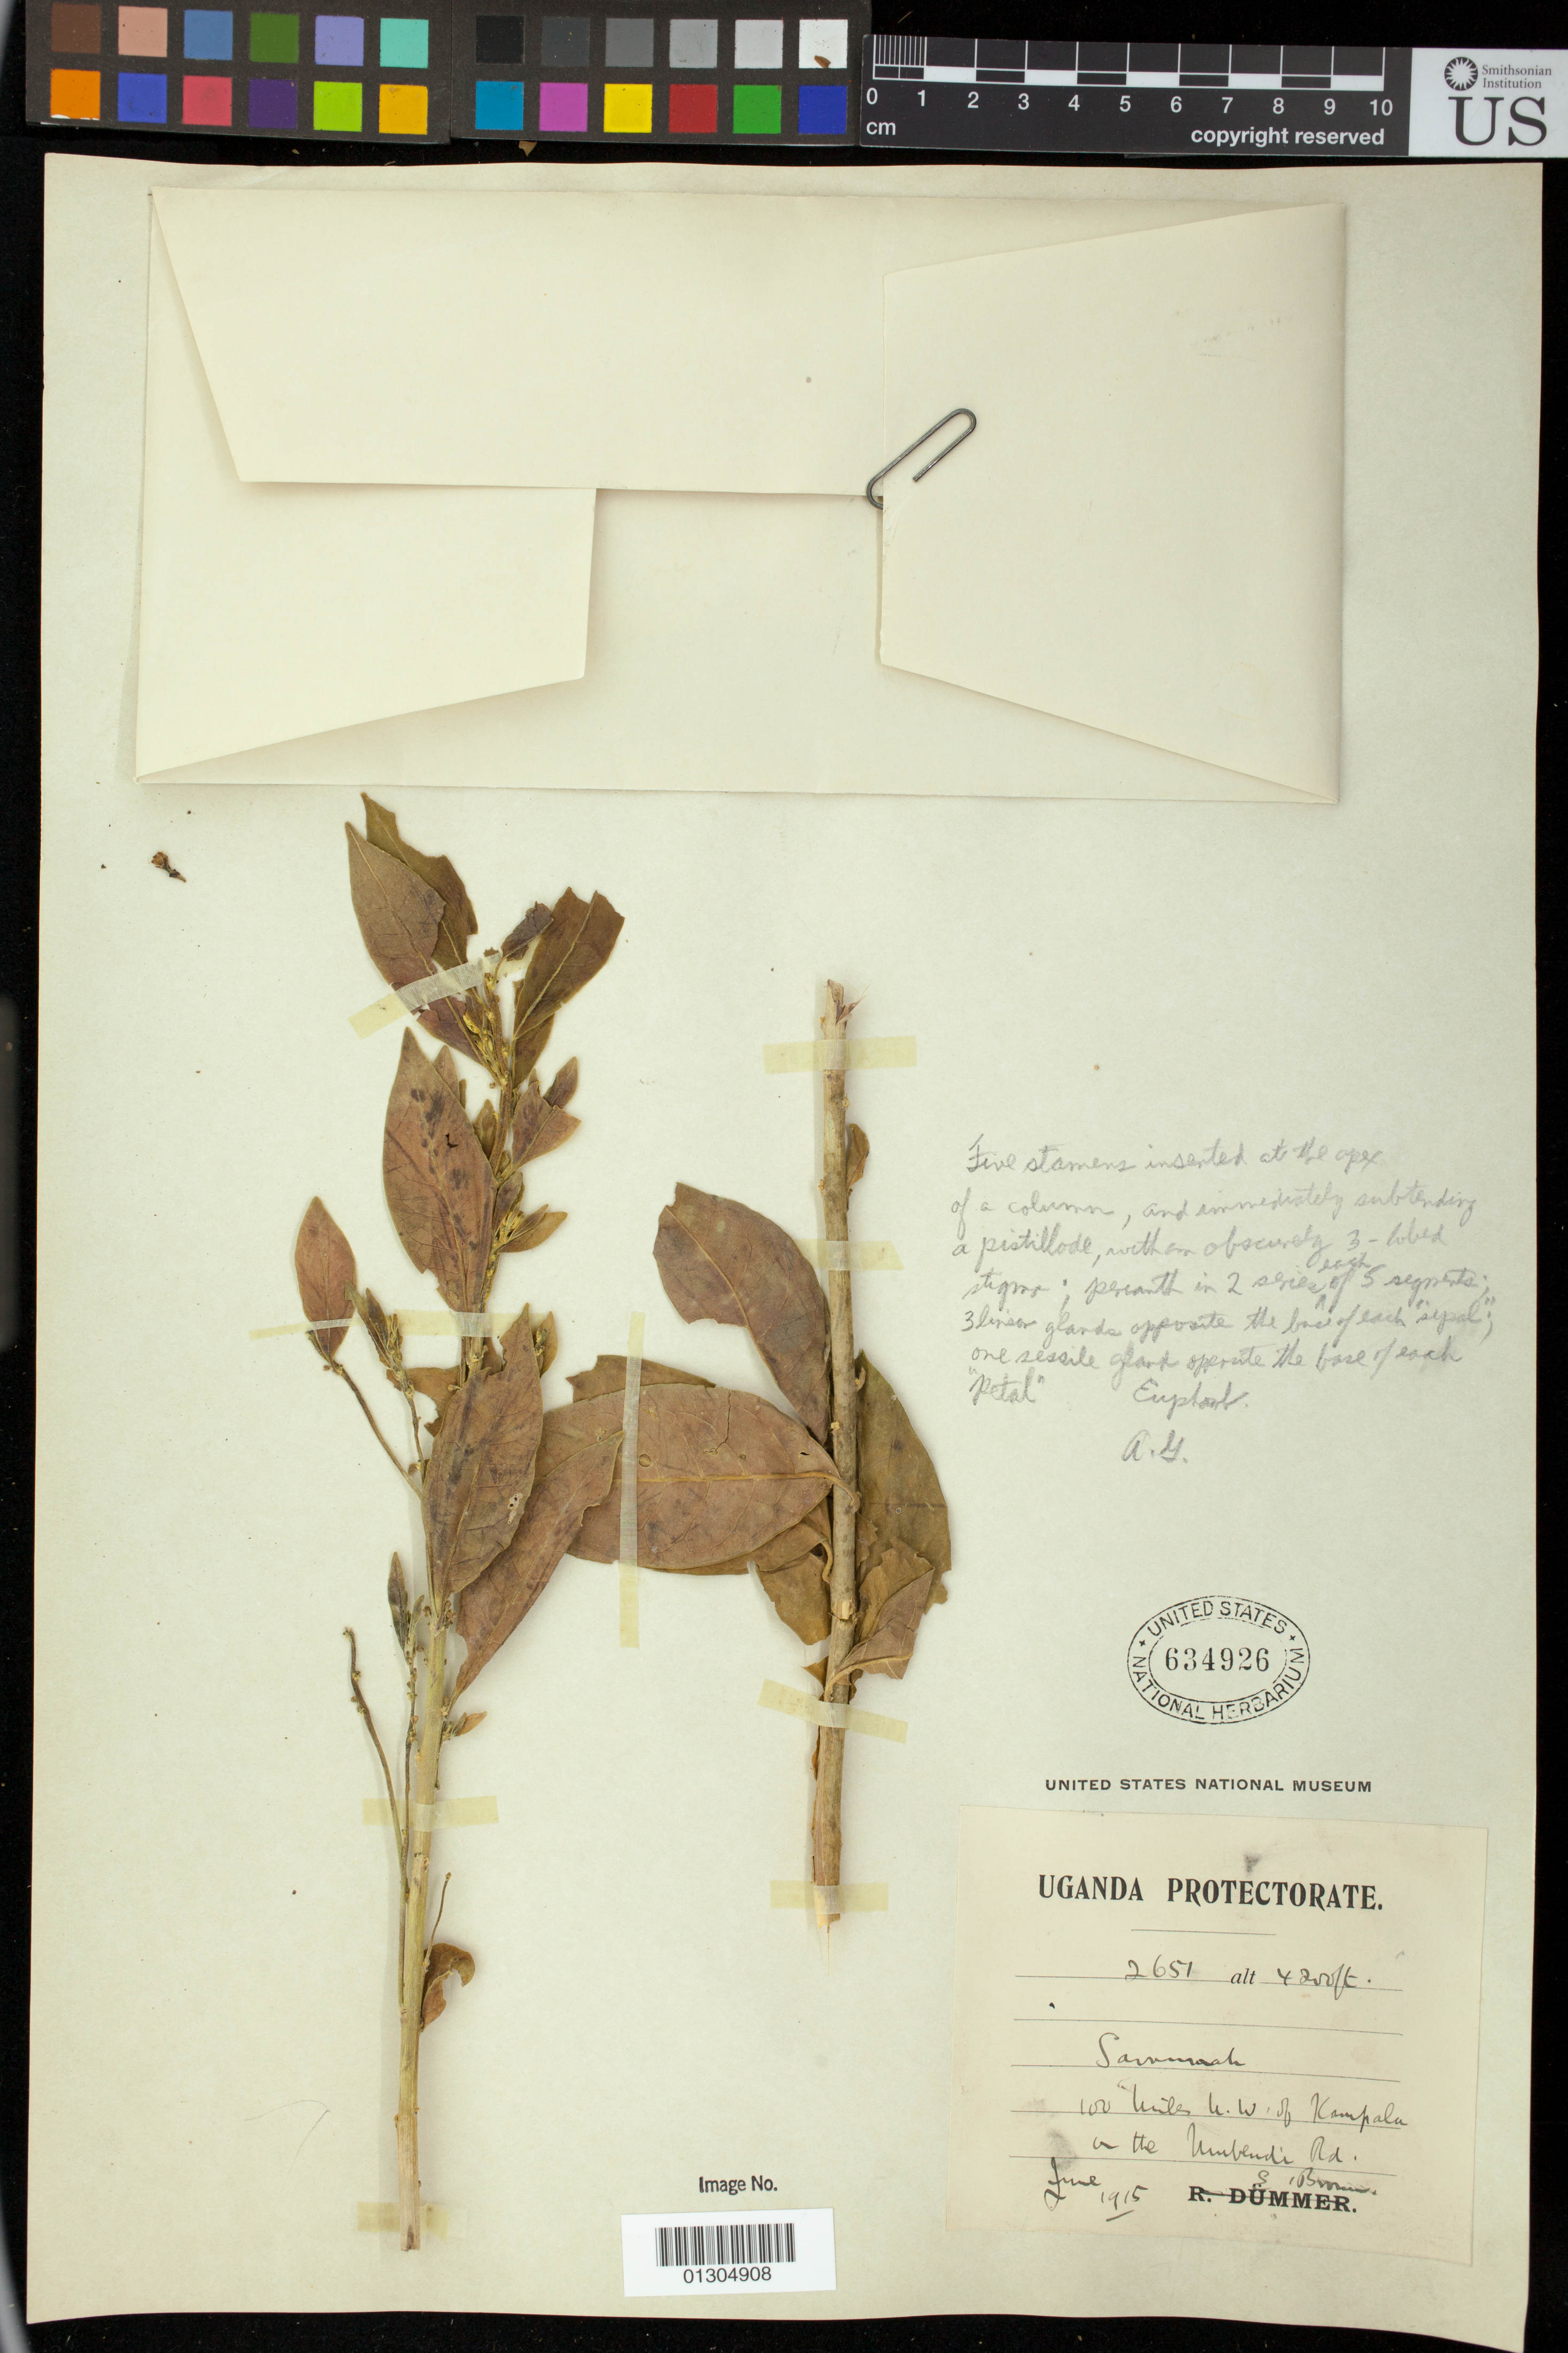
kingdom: Plantae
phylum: Tracheophyta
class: Magnoliopsida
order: Malpighiales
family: Euphorbiaceae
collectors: E. Brown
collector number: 2651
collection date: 1915-06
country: Uganda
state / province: Central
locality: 100 miles N.W. of Kampala on the Umbendi Rd.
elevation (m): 1280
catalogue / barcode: US 634926